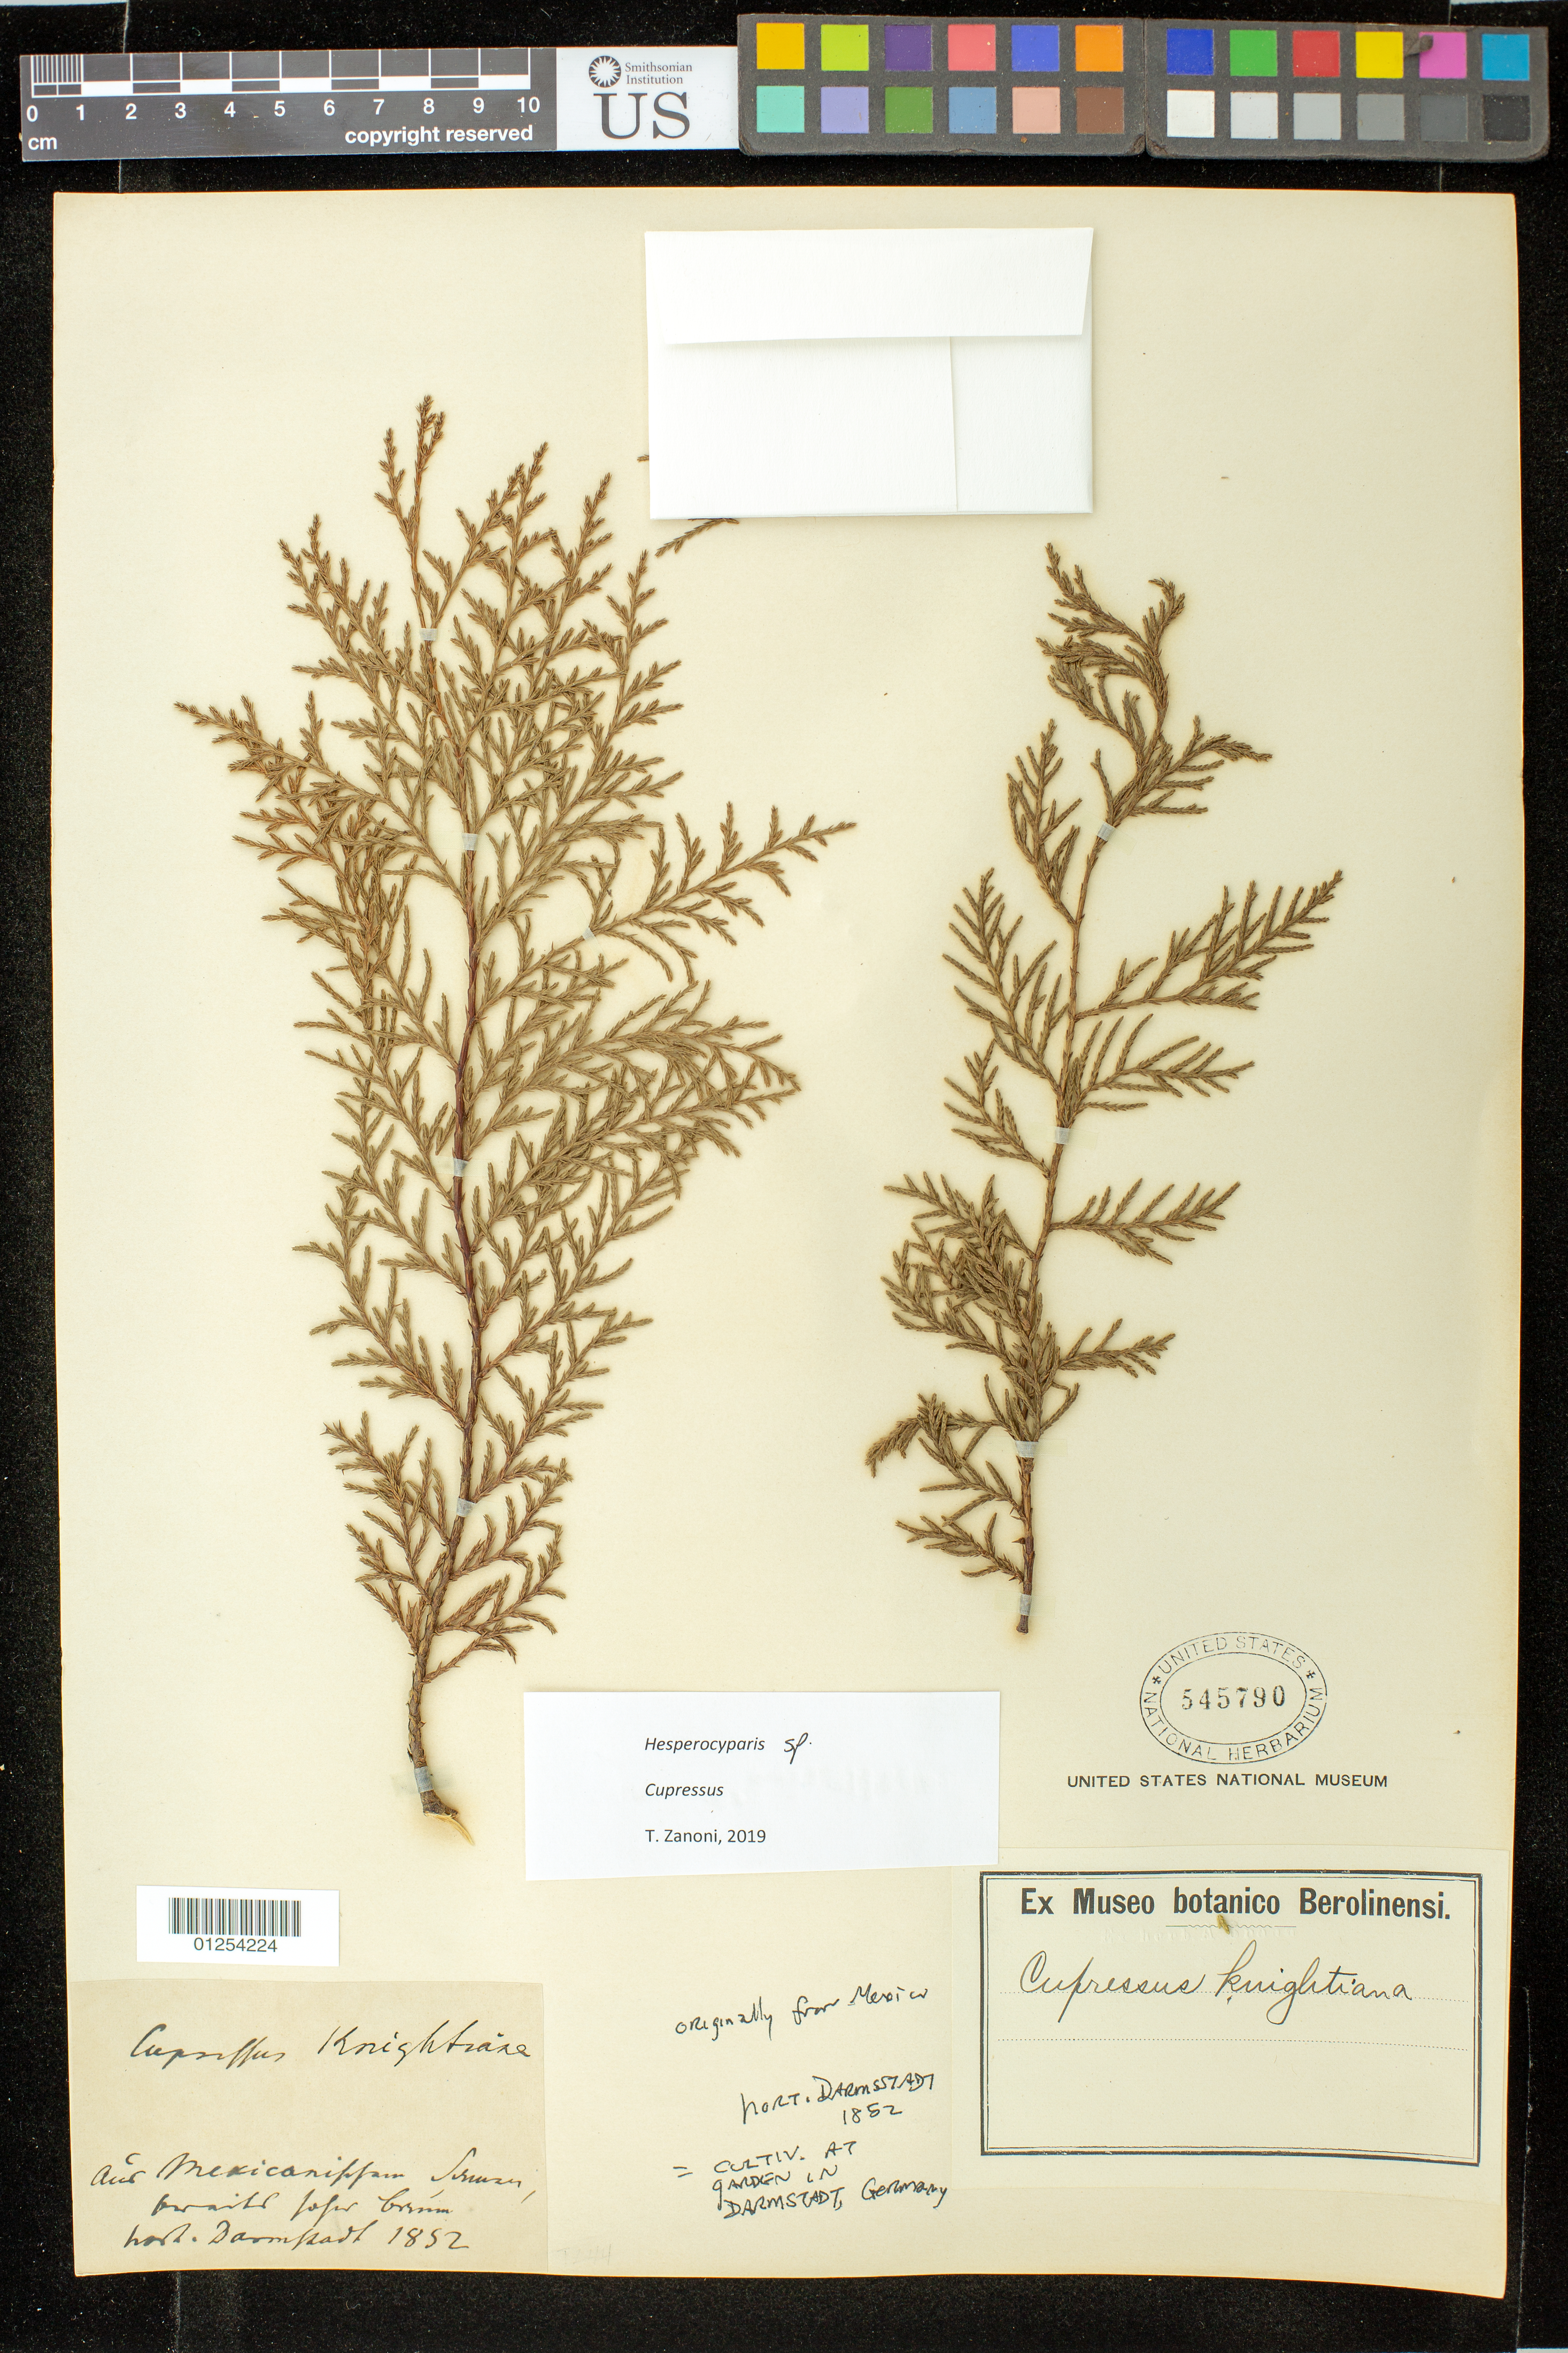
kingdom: Plantae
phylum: Tracheophyta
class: Pinopsida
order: Pinales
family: Cupressaceae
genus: Hesperocyparis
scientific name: Hesperocyparis sp.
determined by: Zanoni, T. A., (NY), New York Botanical Garden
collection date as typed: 1852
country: Mexico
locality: Originially from Mexico, Cultiv. at Garden in Darmstadt, Germany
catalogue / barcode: US 545790